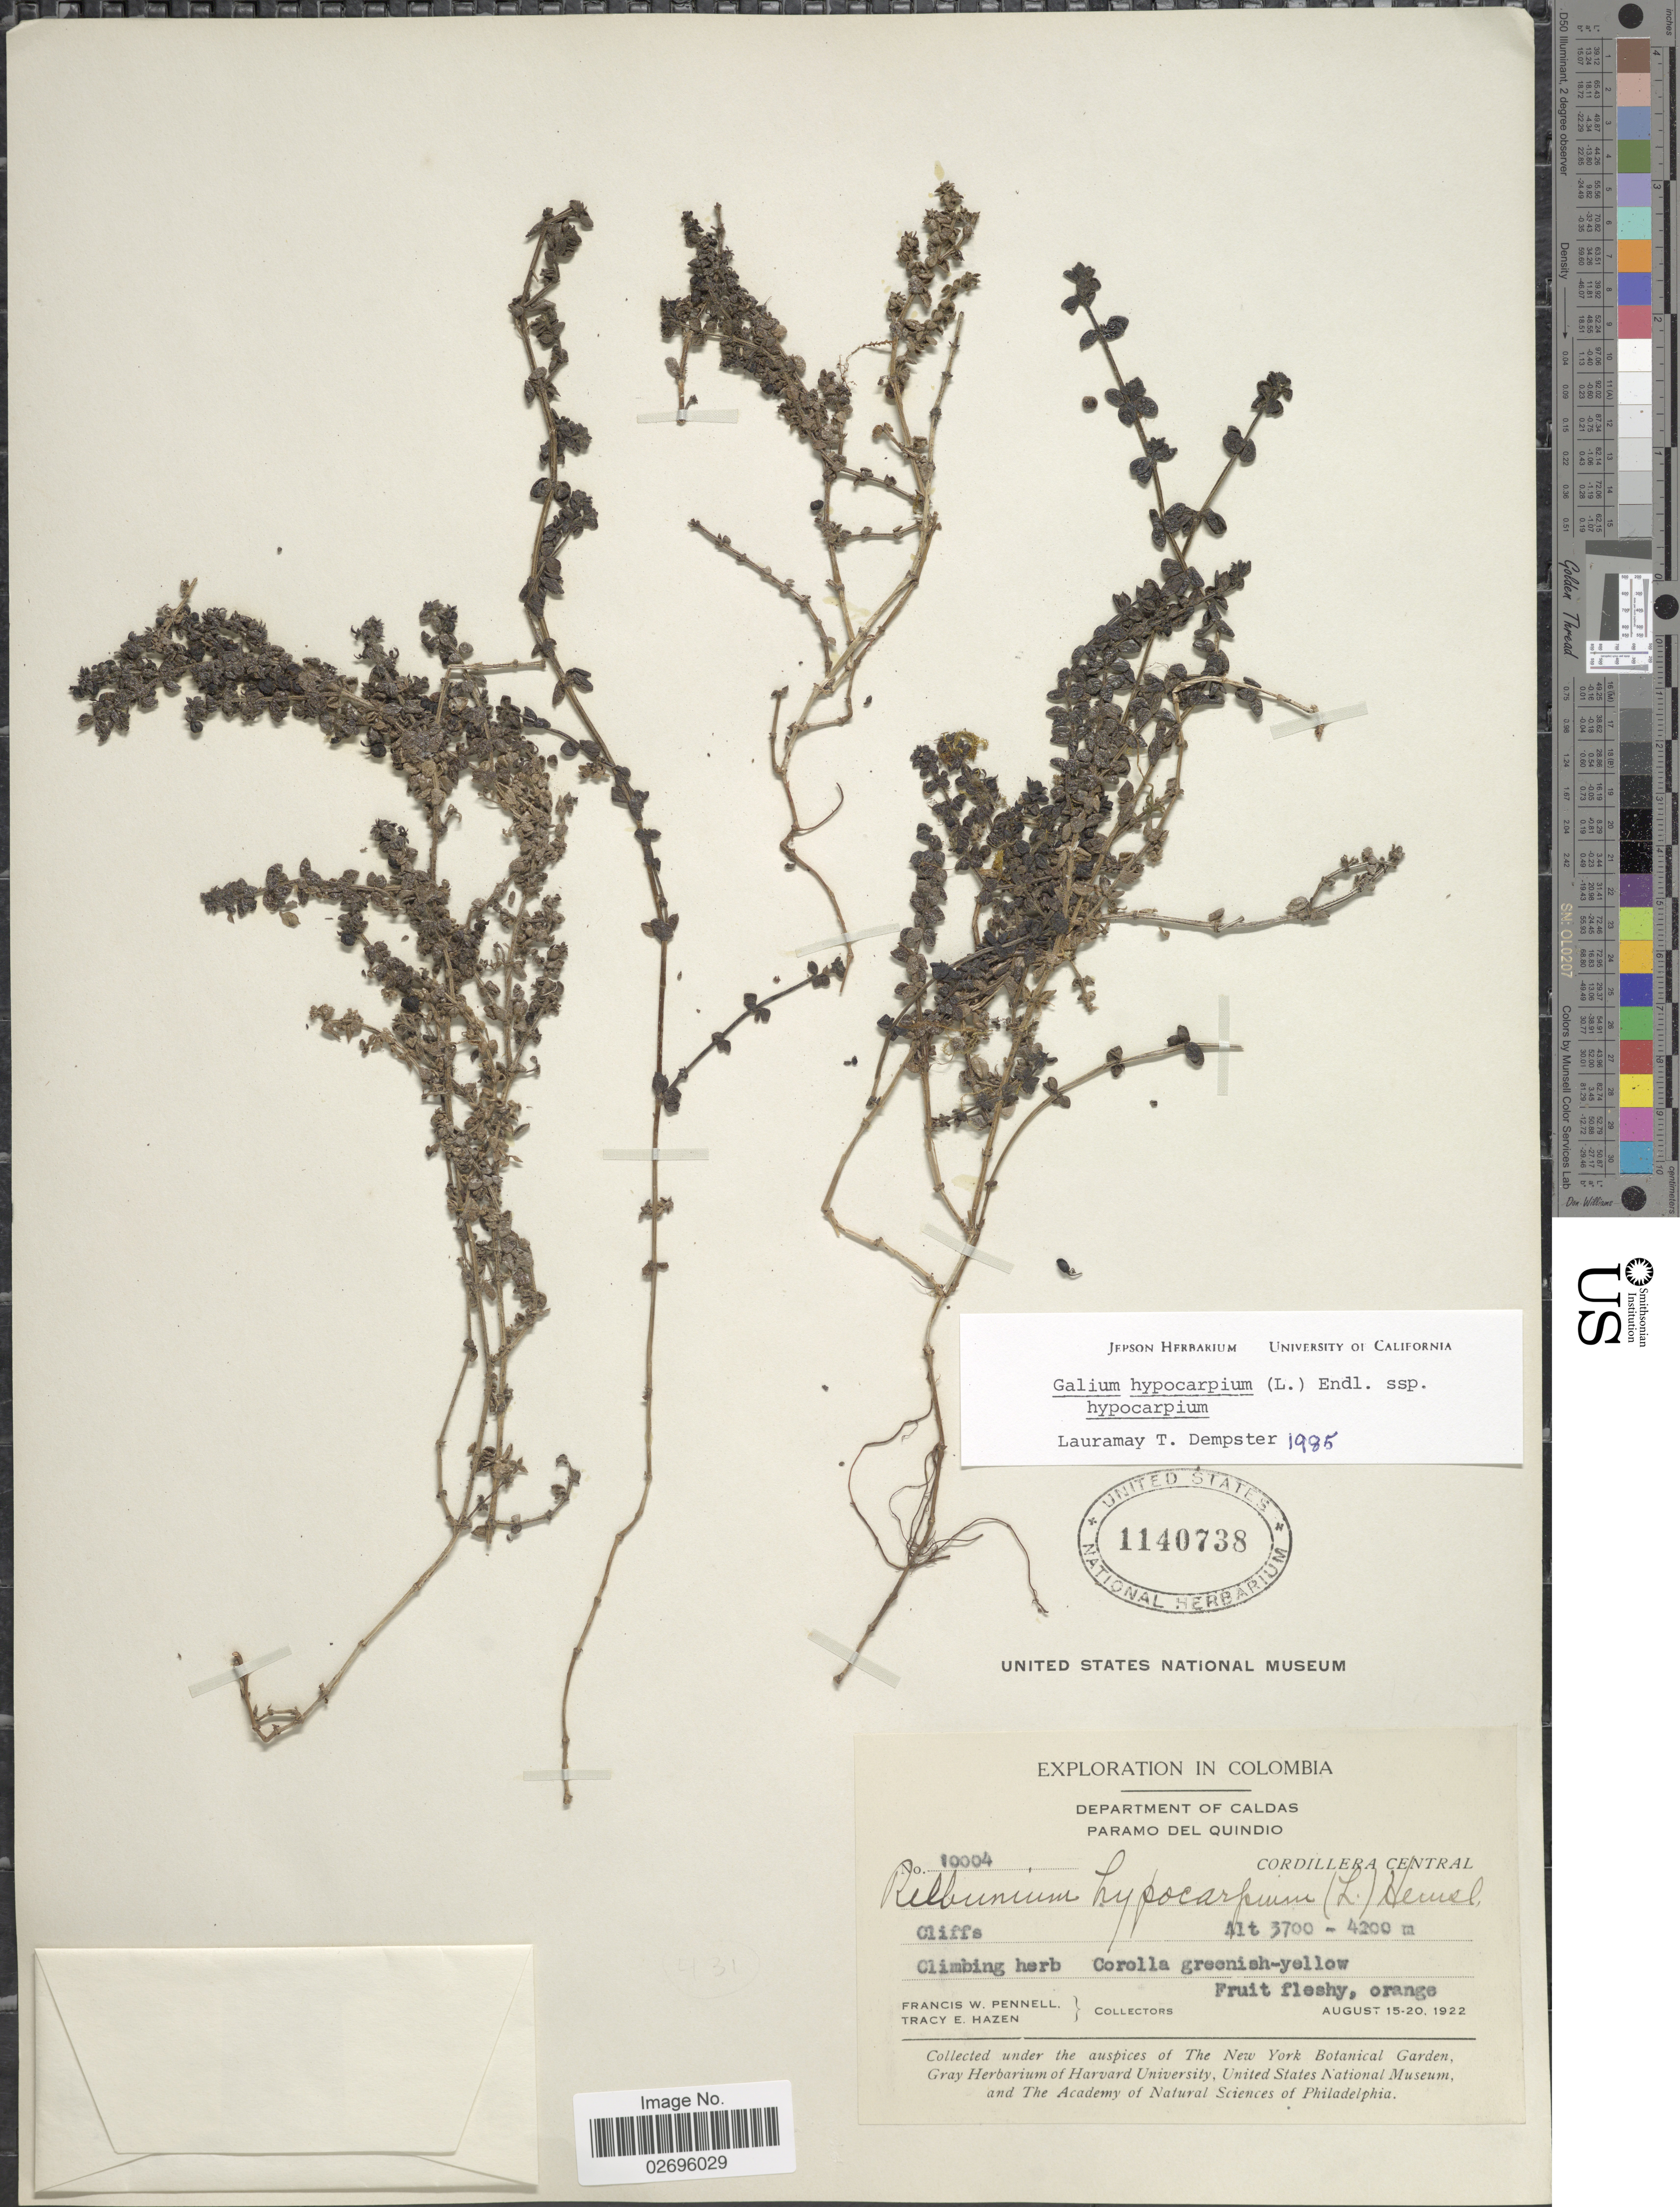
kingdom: Plantae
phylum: Tracheophyta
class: Magnoliopsida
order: Gentianales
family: Rubiaceae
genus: Galium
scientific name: Galium hypocarpium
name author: (L.) Endl. ex Griseb.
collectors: F. W. Pennell & T. E. Hazen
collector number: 10004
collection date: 1922-08-15/1922-08-22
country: Colombia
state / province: Caldas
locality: Department of Caldas, Paramo del Quindio, Cordillera Occidental, Cliffs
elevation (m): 3700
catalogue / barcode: US 1140738